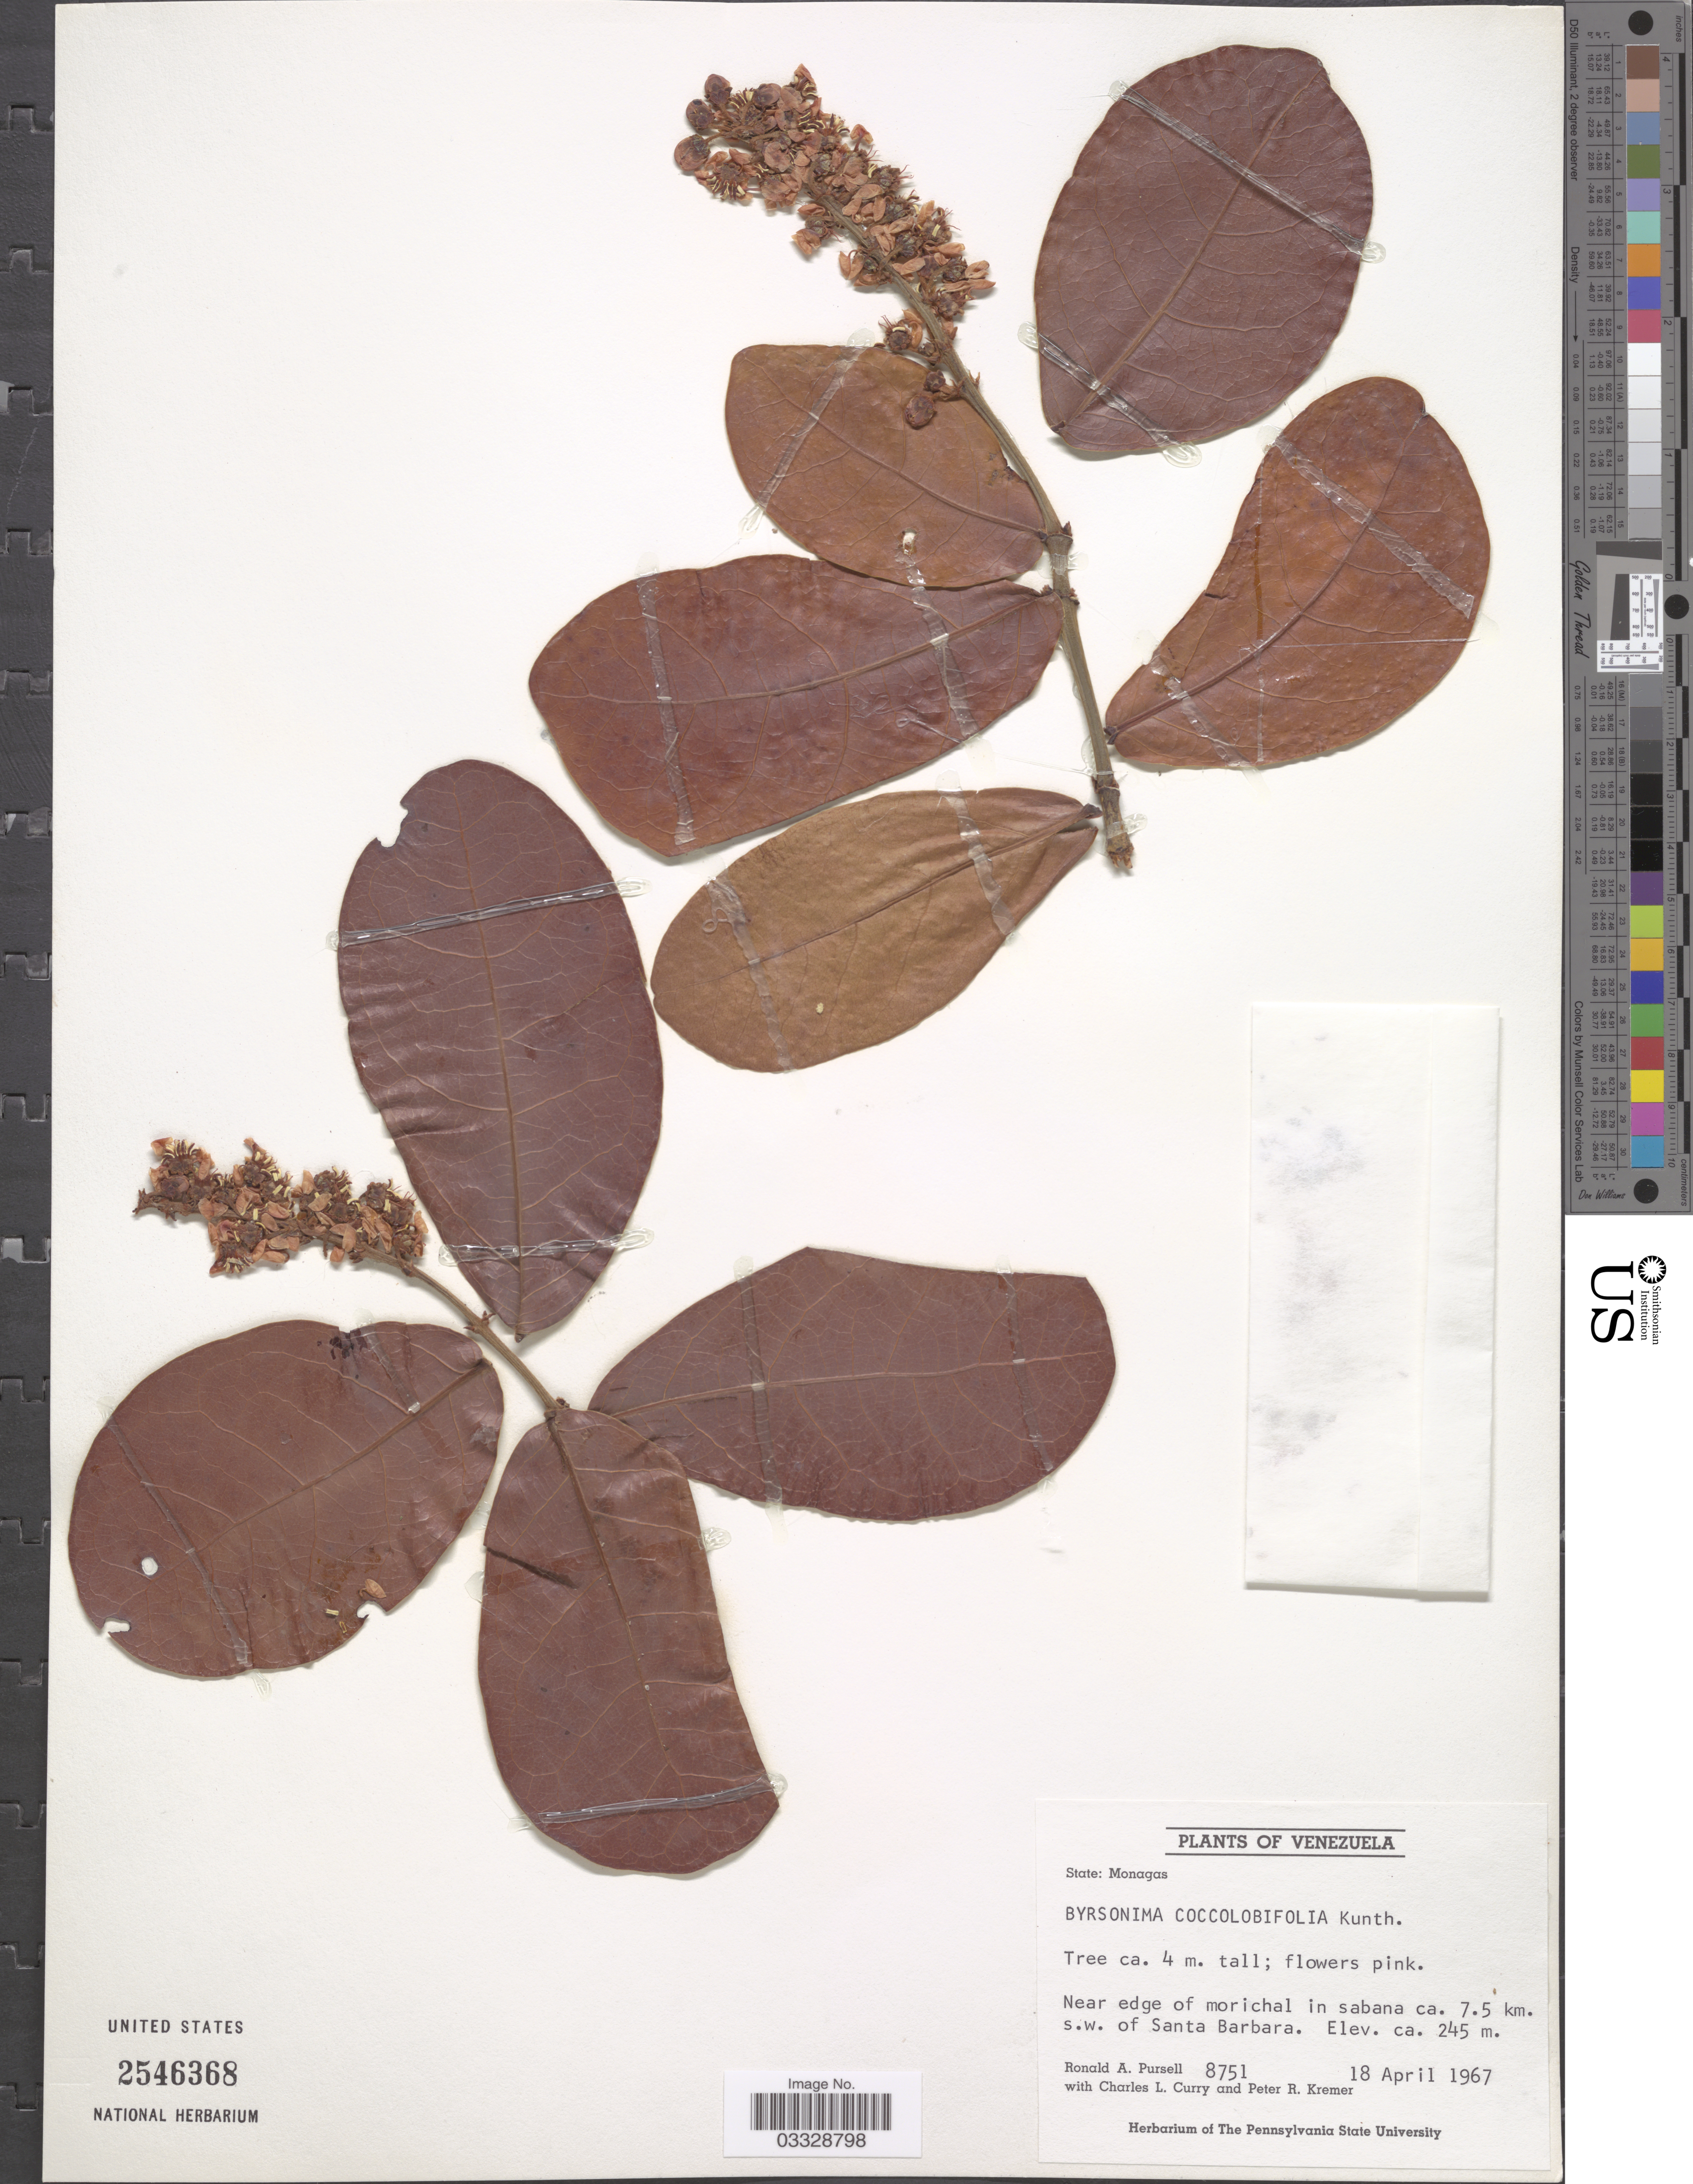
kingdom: Plantae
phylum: Tracheophyta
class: Magnoliopsida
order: Malpighiales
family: Malpighiaceae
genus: Byrsonima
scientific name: Byrsonima coccolobifolia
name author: Kunth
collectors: R. A. Pursell, C. L. Curry & P. Kremer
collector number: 8751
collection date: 1967-04-18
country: Venezuela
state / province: Monagas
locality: Near edge of morichal in sabana ca. 7.5 km. s.w. of Santa Barbara.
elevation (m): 245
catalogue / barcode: US 2546368